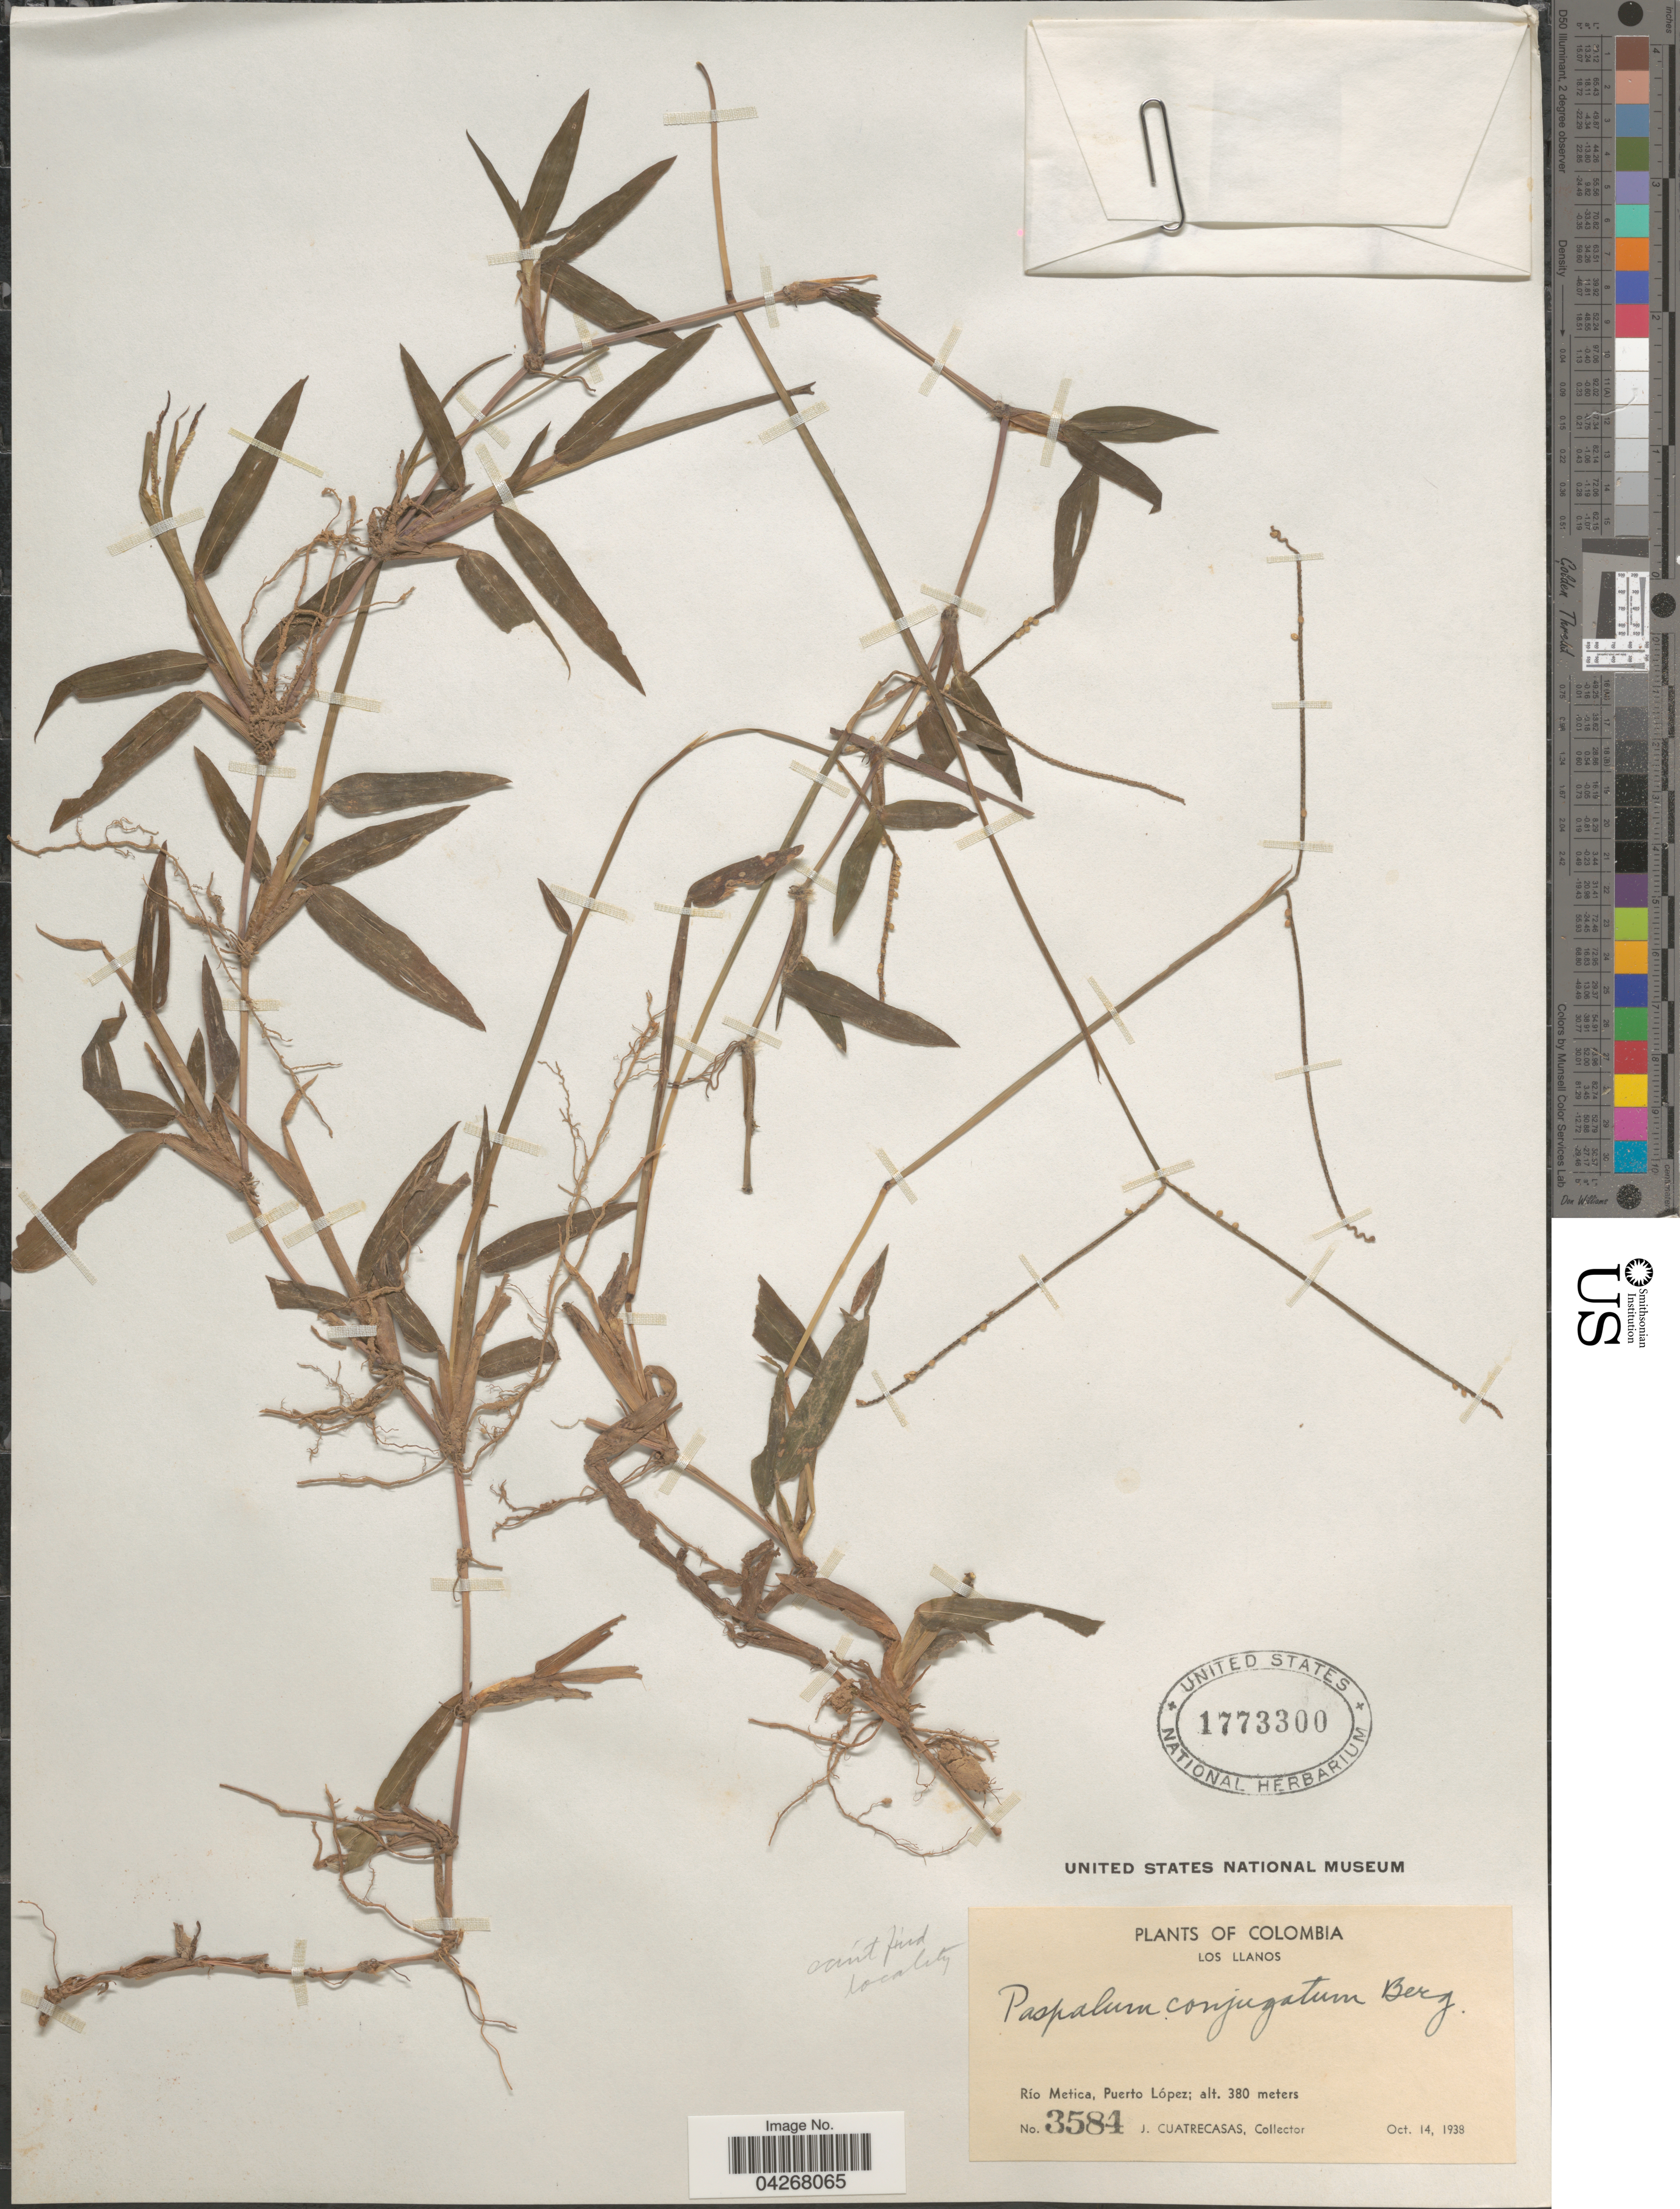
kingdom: Plantae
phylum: Tracheophyta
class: Liliopsida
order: Poales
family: Poaceae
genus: Paspalum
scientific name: Paspalum conjugatum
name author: P.J. Bergius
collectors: J. Cuatrecasas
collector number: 3584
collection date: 1938-10-14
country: Colombia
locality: Los Llanos. Río Metica, Puerto López.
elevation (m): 380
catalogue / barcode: US 1773300